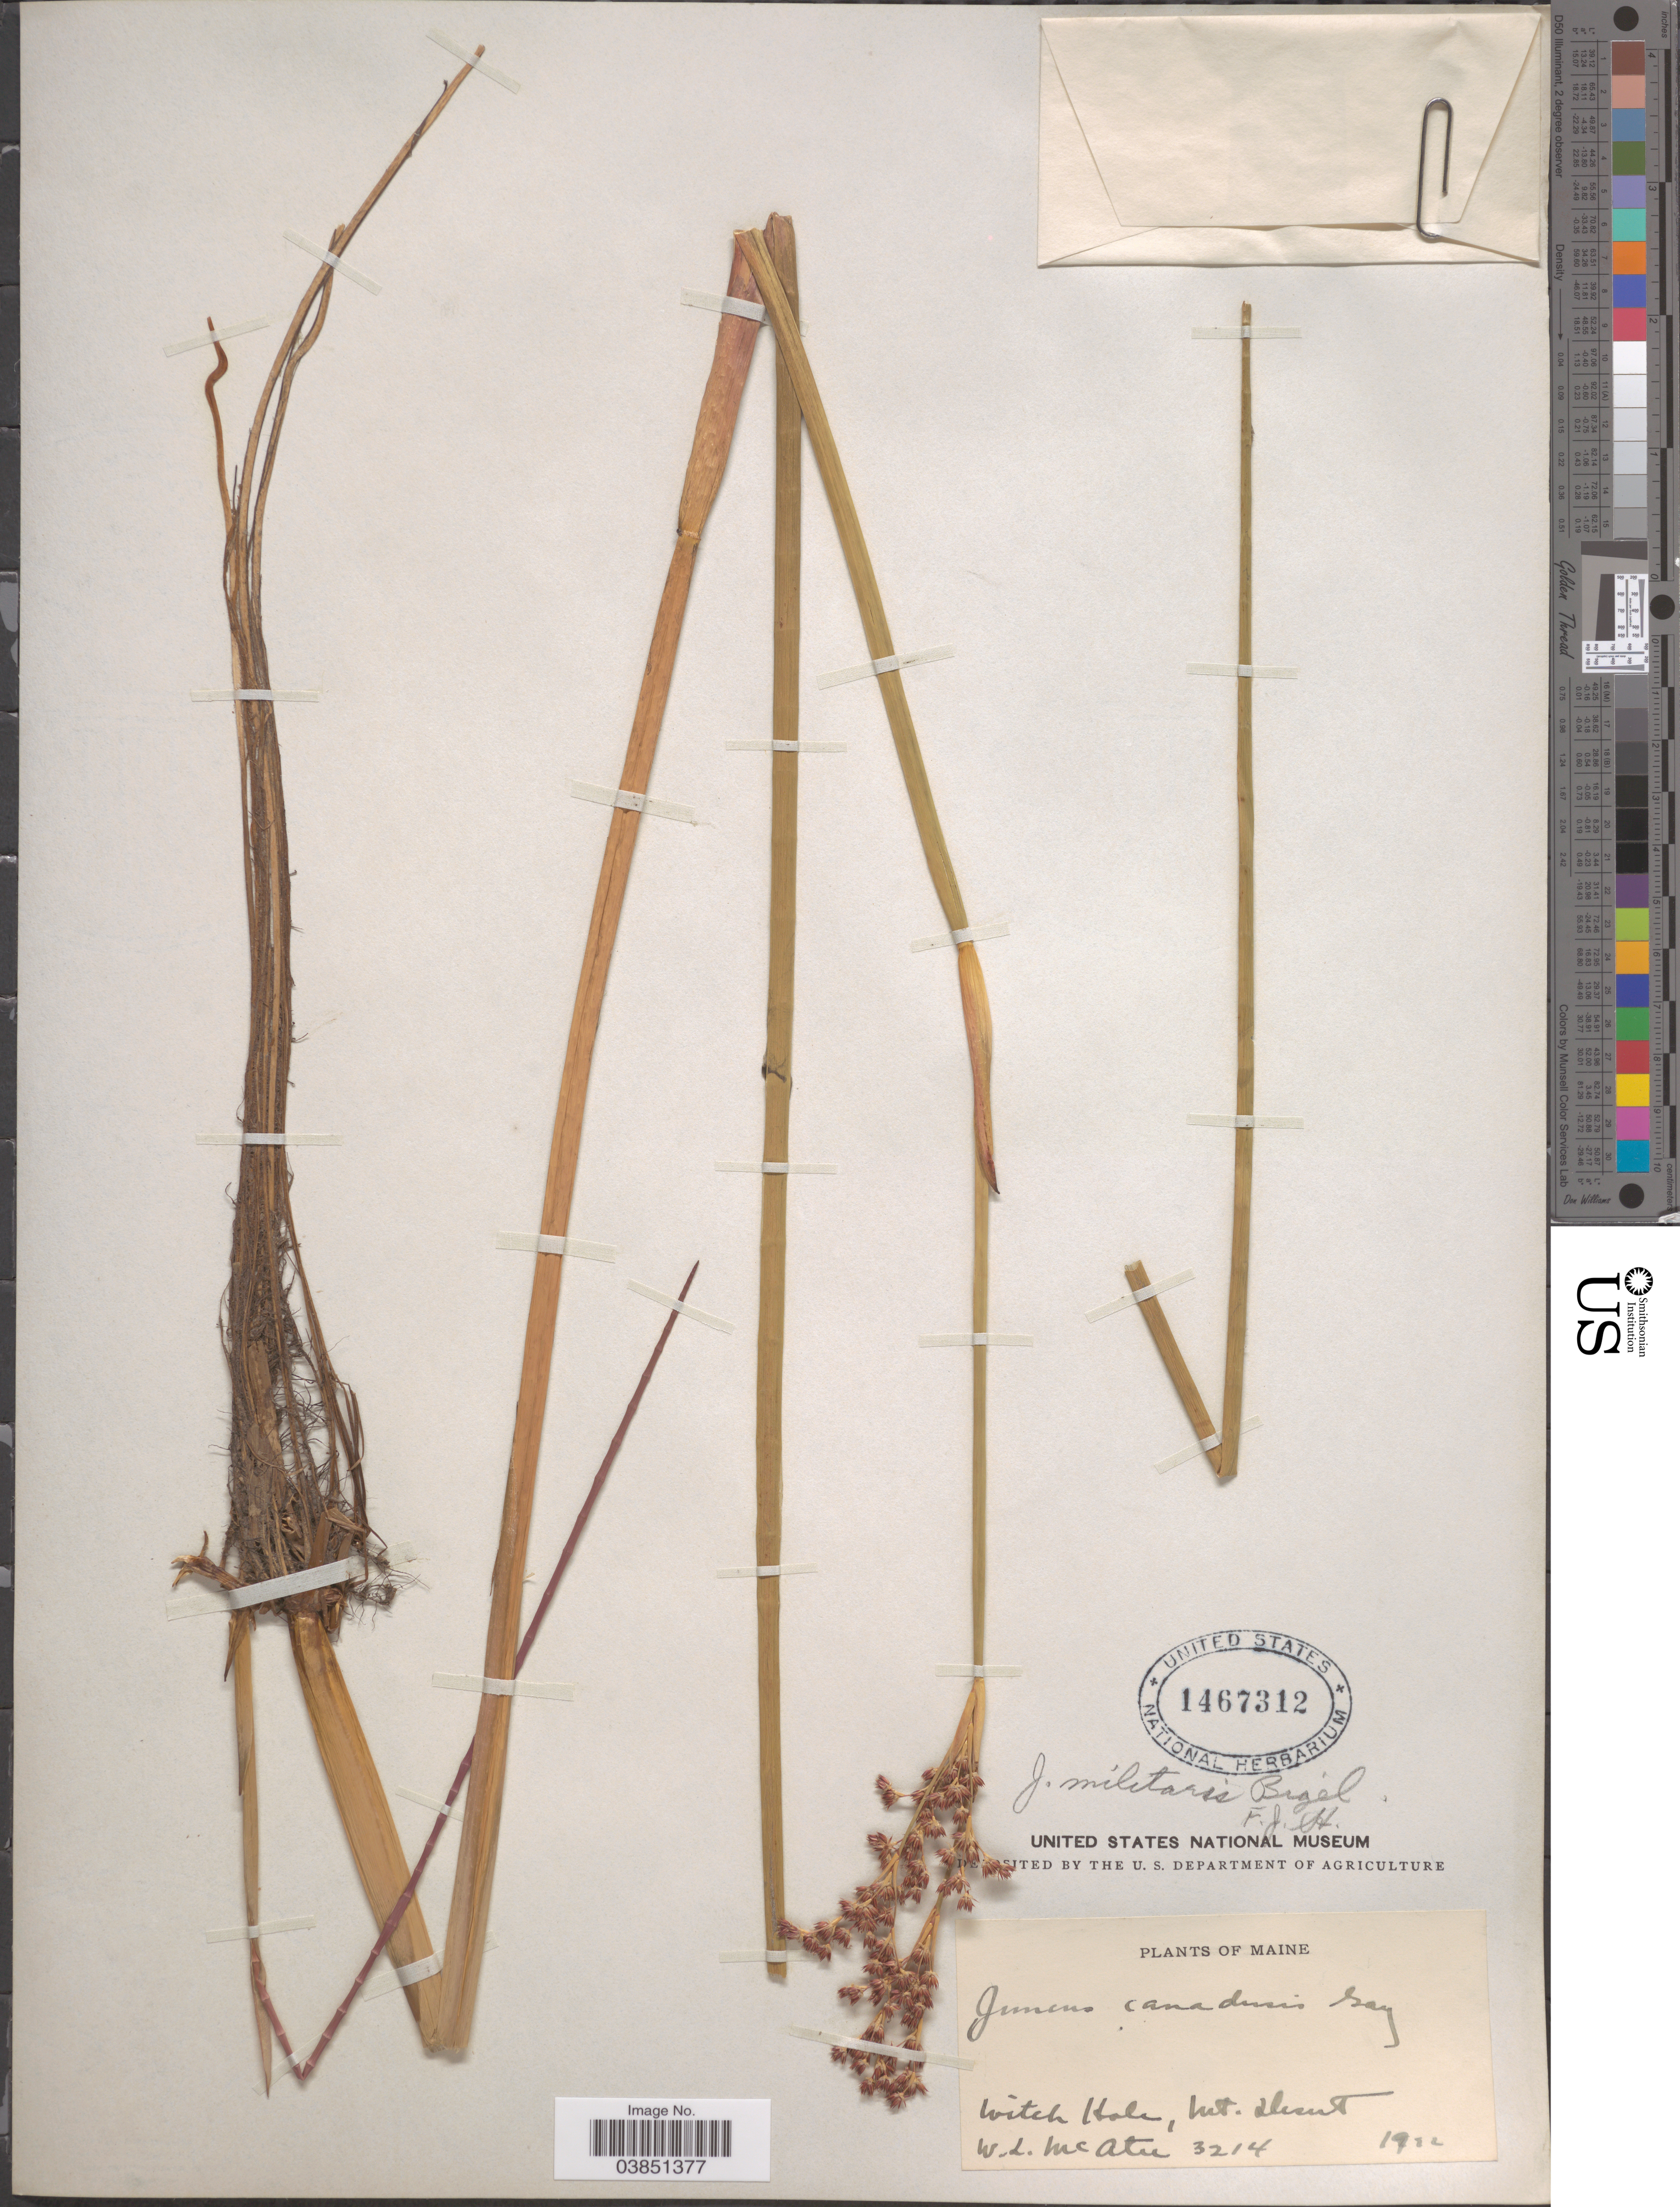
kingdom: Plantae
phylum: Tracheophyta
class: Liliopsida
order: Poales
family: Juncaceae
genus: Juncus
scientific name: Juncus canadensis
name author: J. Gay ex Laharpe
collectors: W. McAtee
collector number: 3214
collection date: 1922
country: United States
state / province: Maine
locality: Witch Hole, Mt. Desert.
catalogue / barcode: US 1467312